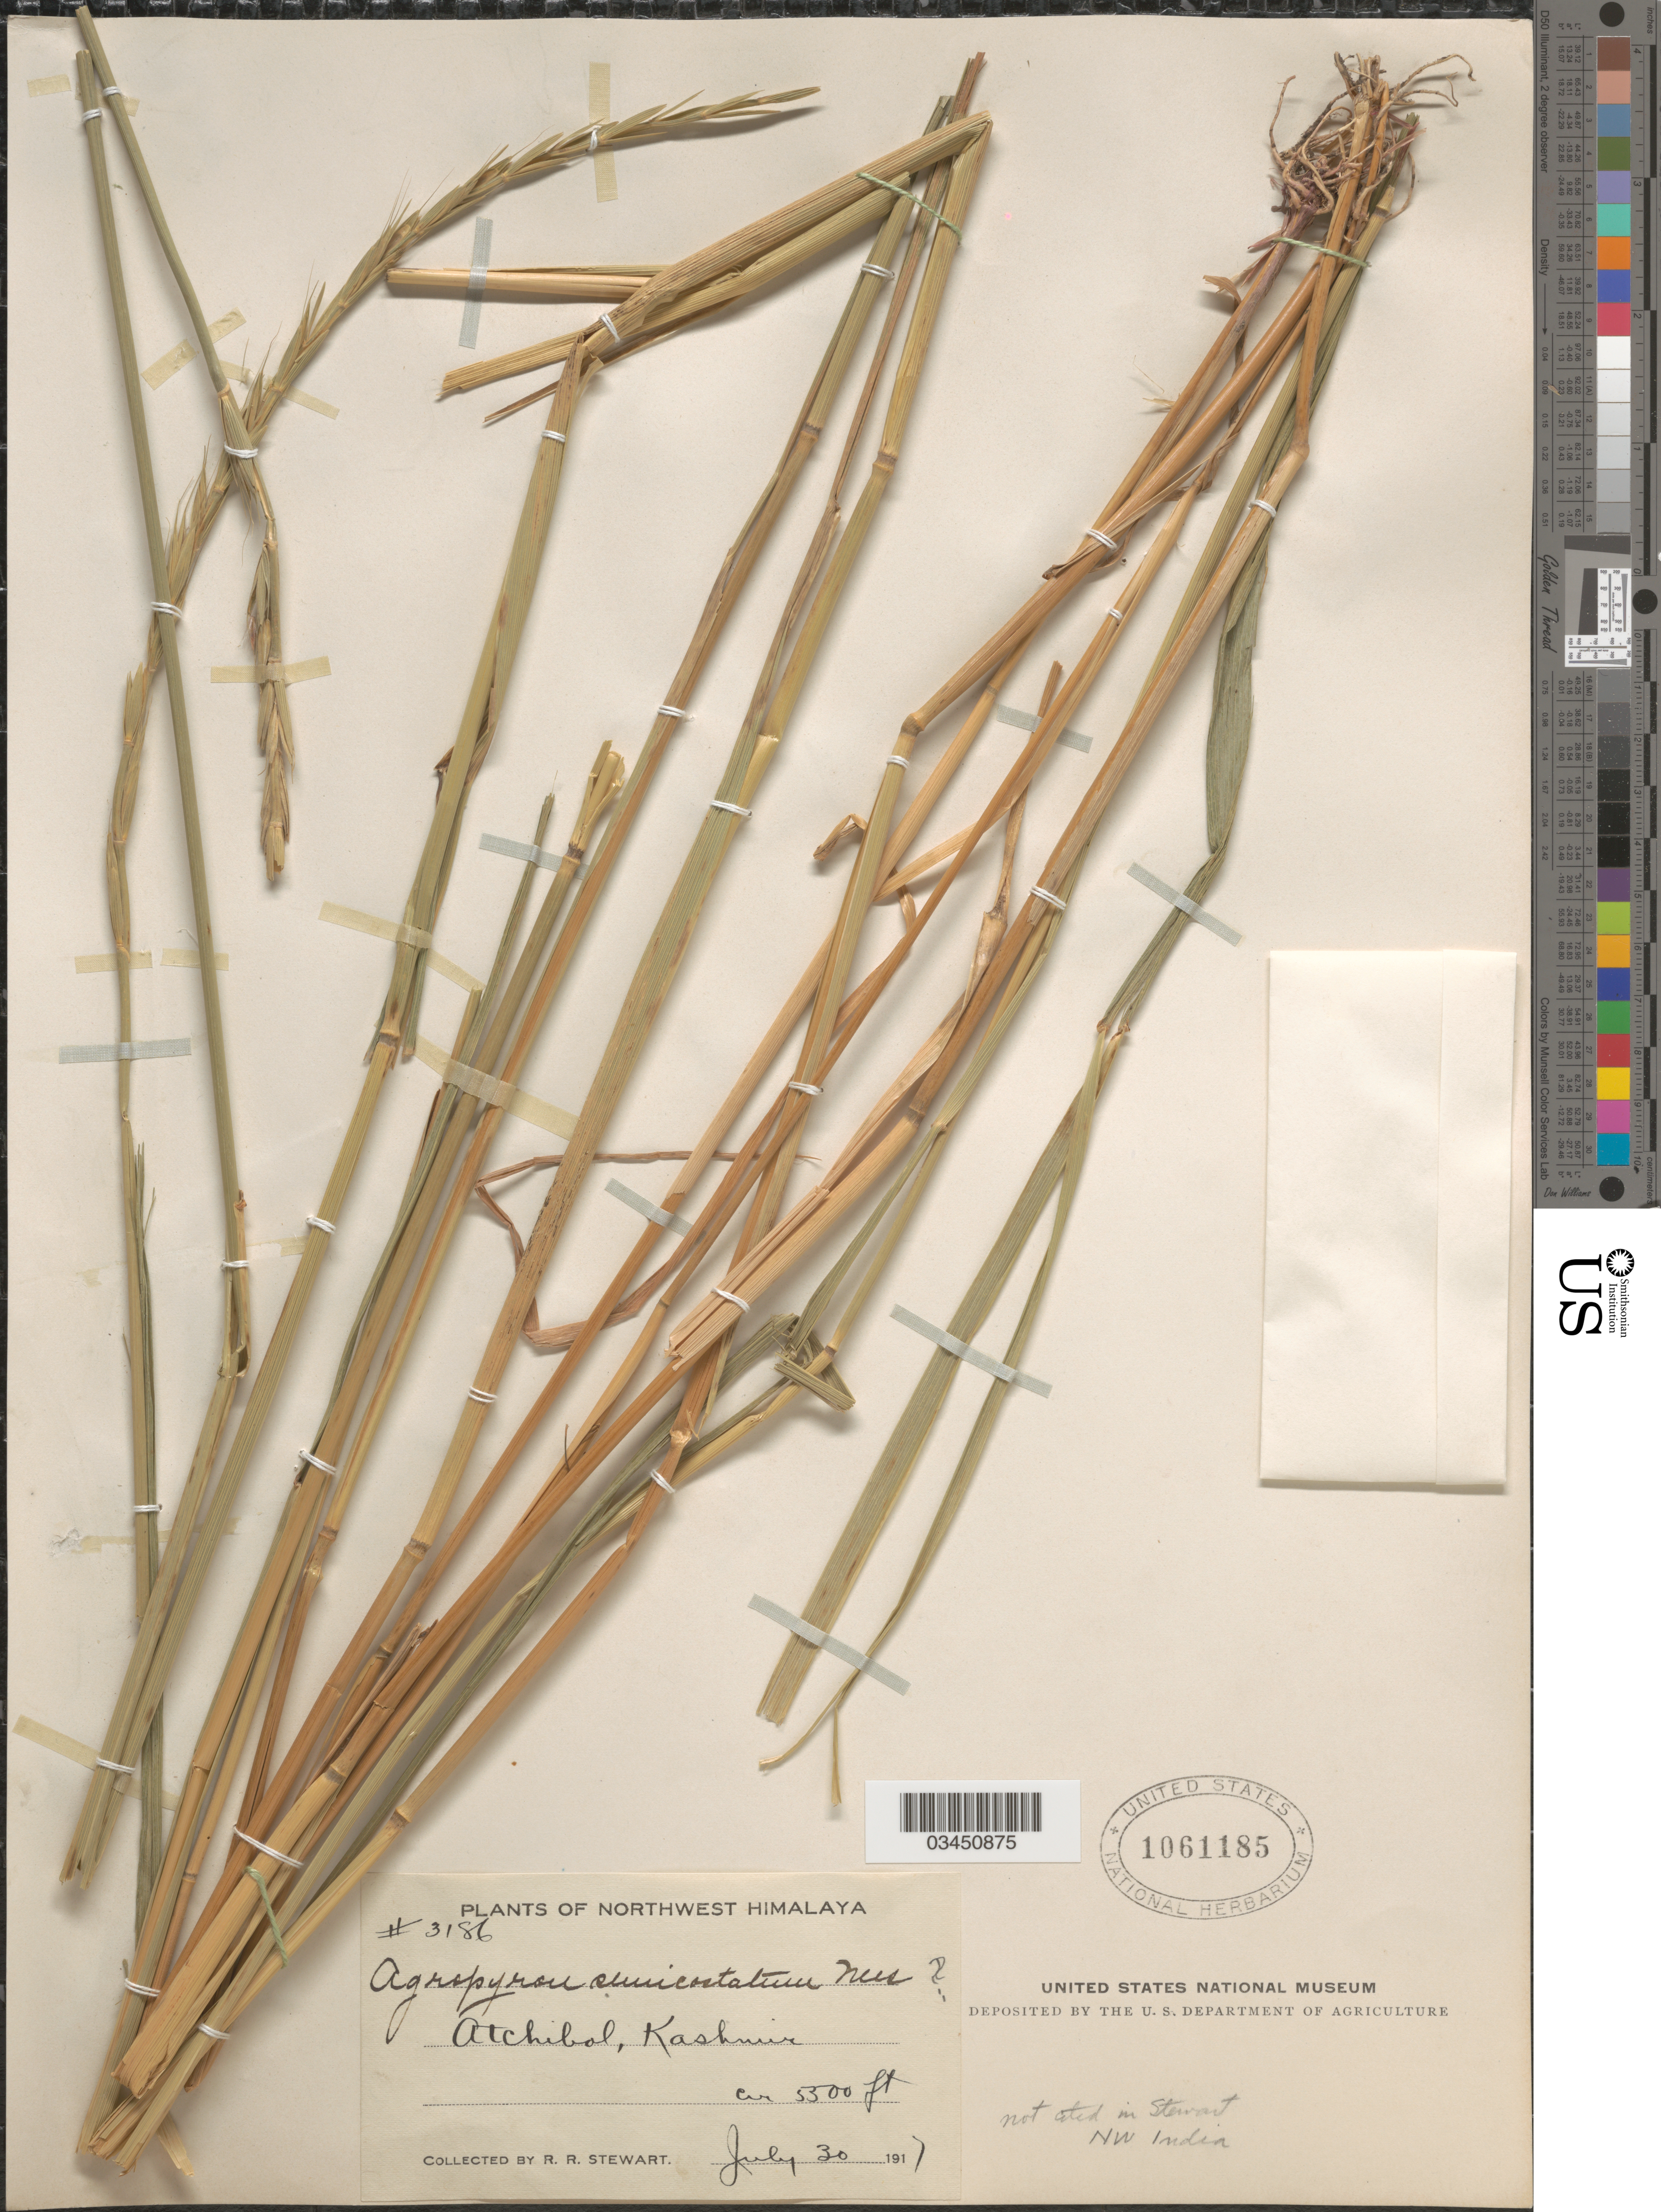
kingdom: Plantae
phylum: Tracheophyta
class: Liliopsida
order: Poales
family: Poaceae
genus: Elymus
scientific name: Elymus sp.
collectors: R. Stewart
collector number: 3186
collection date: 1917-07-30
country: India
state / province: Jammu and Kashmir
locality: Northwest Himalaya. Atchibal, Kashmir.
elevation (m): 1676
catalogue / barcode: US 1061185